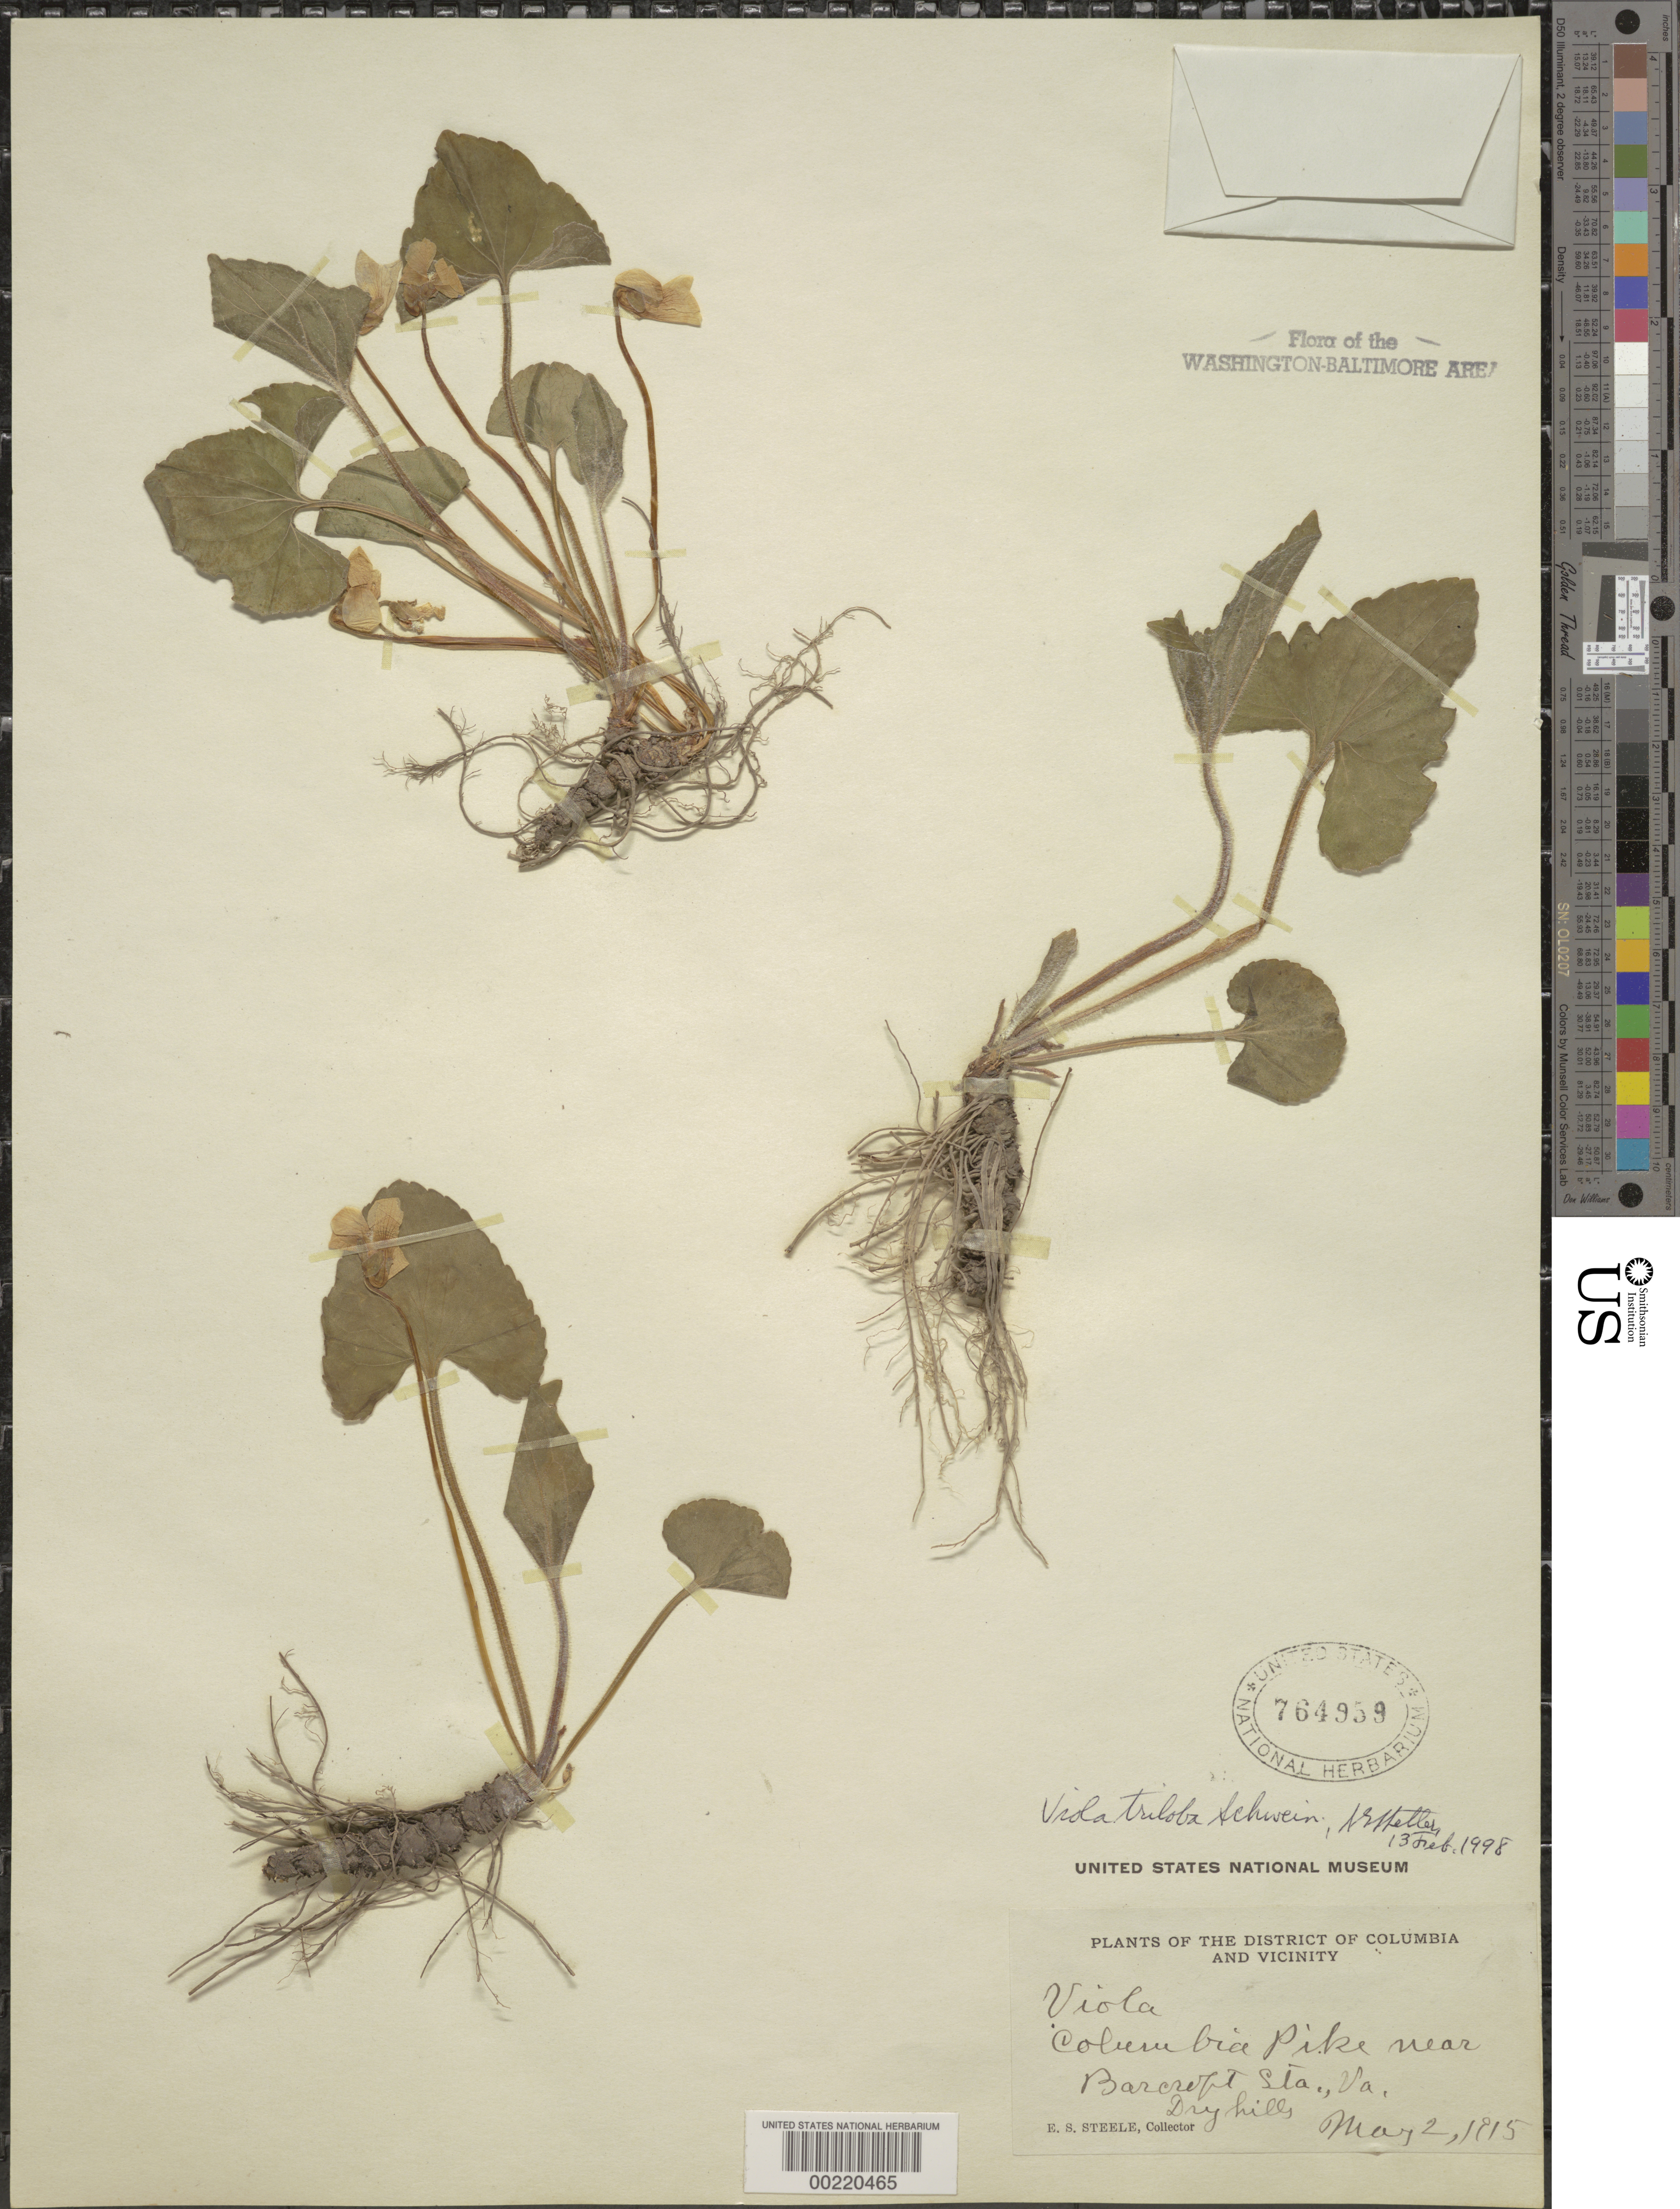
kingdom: Plantae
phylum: Tracheophyta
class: Magnoliopsida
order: Malpighiales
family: Violaceae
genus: Viola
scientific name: Viola palmata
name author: L.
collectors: E. Steele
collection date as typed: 02 May 1915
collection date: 1915-05-02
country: United States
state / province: Virginia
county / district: Arlington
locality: Columbia Pike toward Barcroft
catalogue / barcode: US 764959